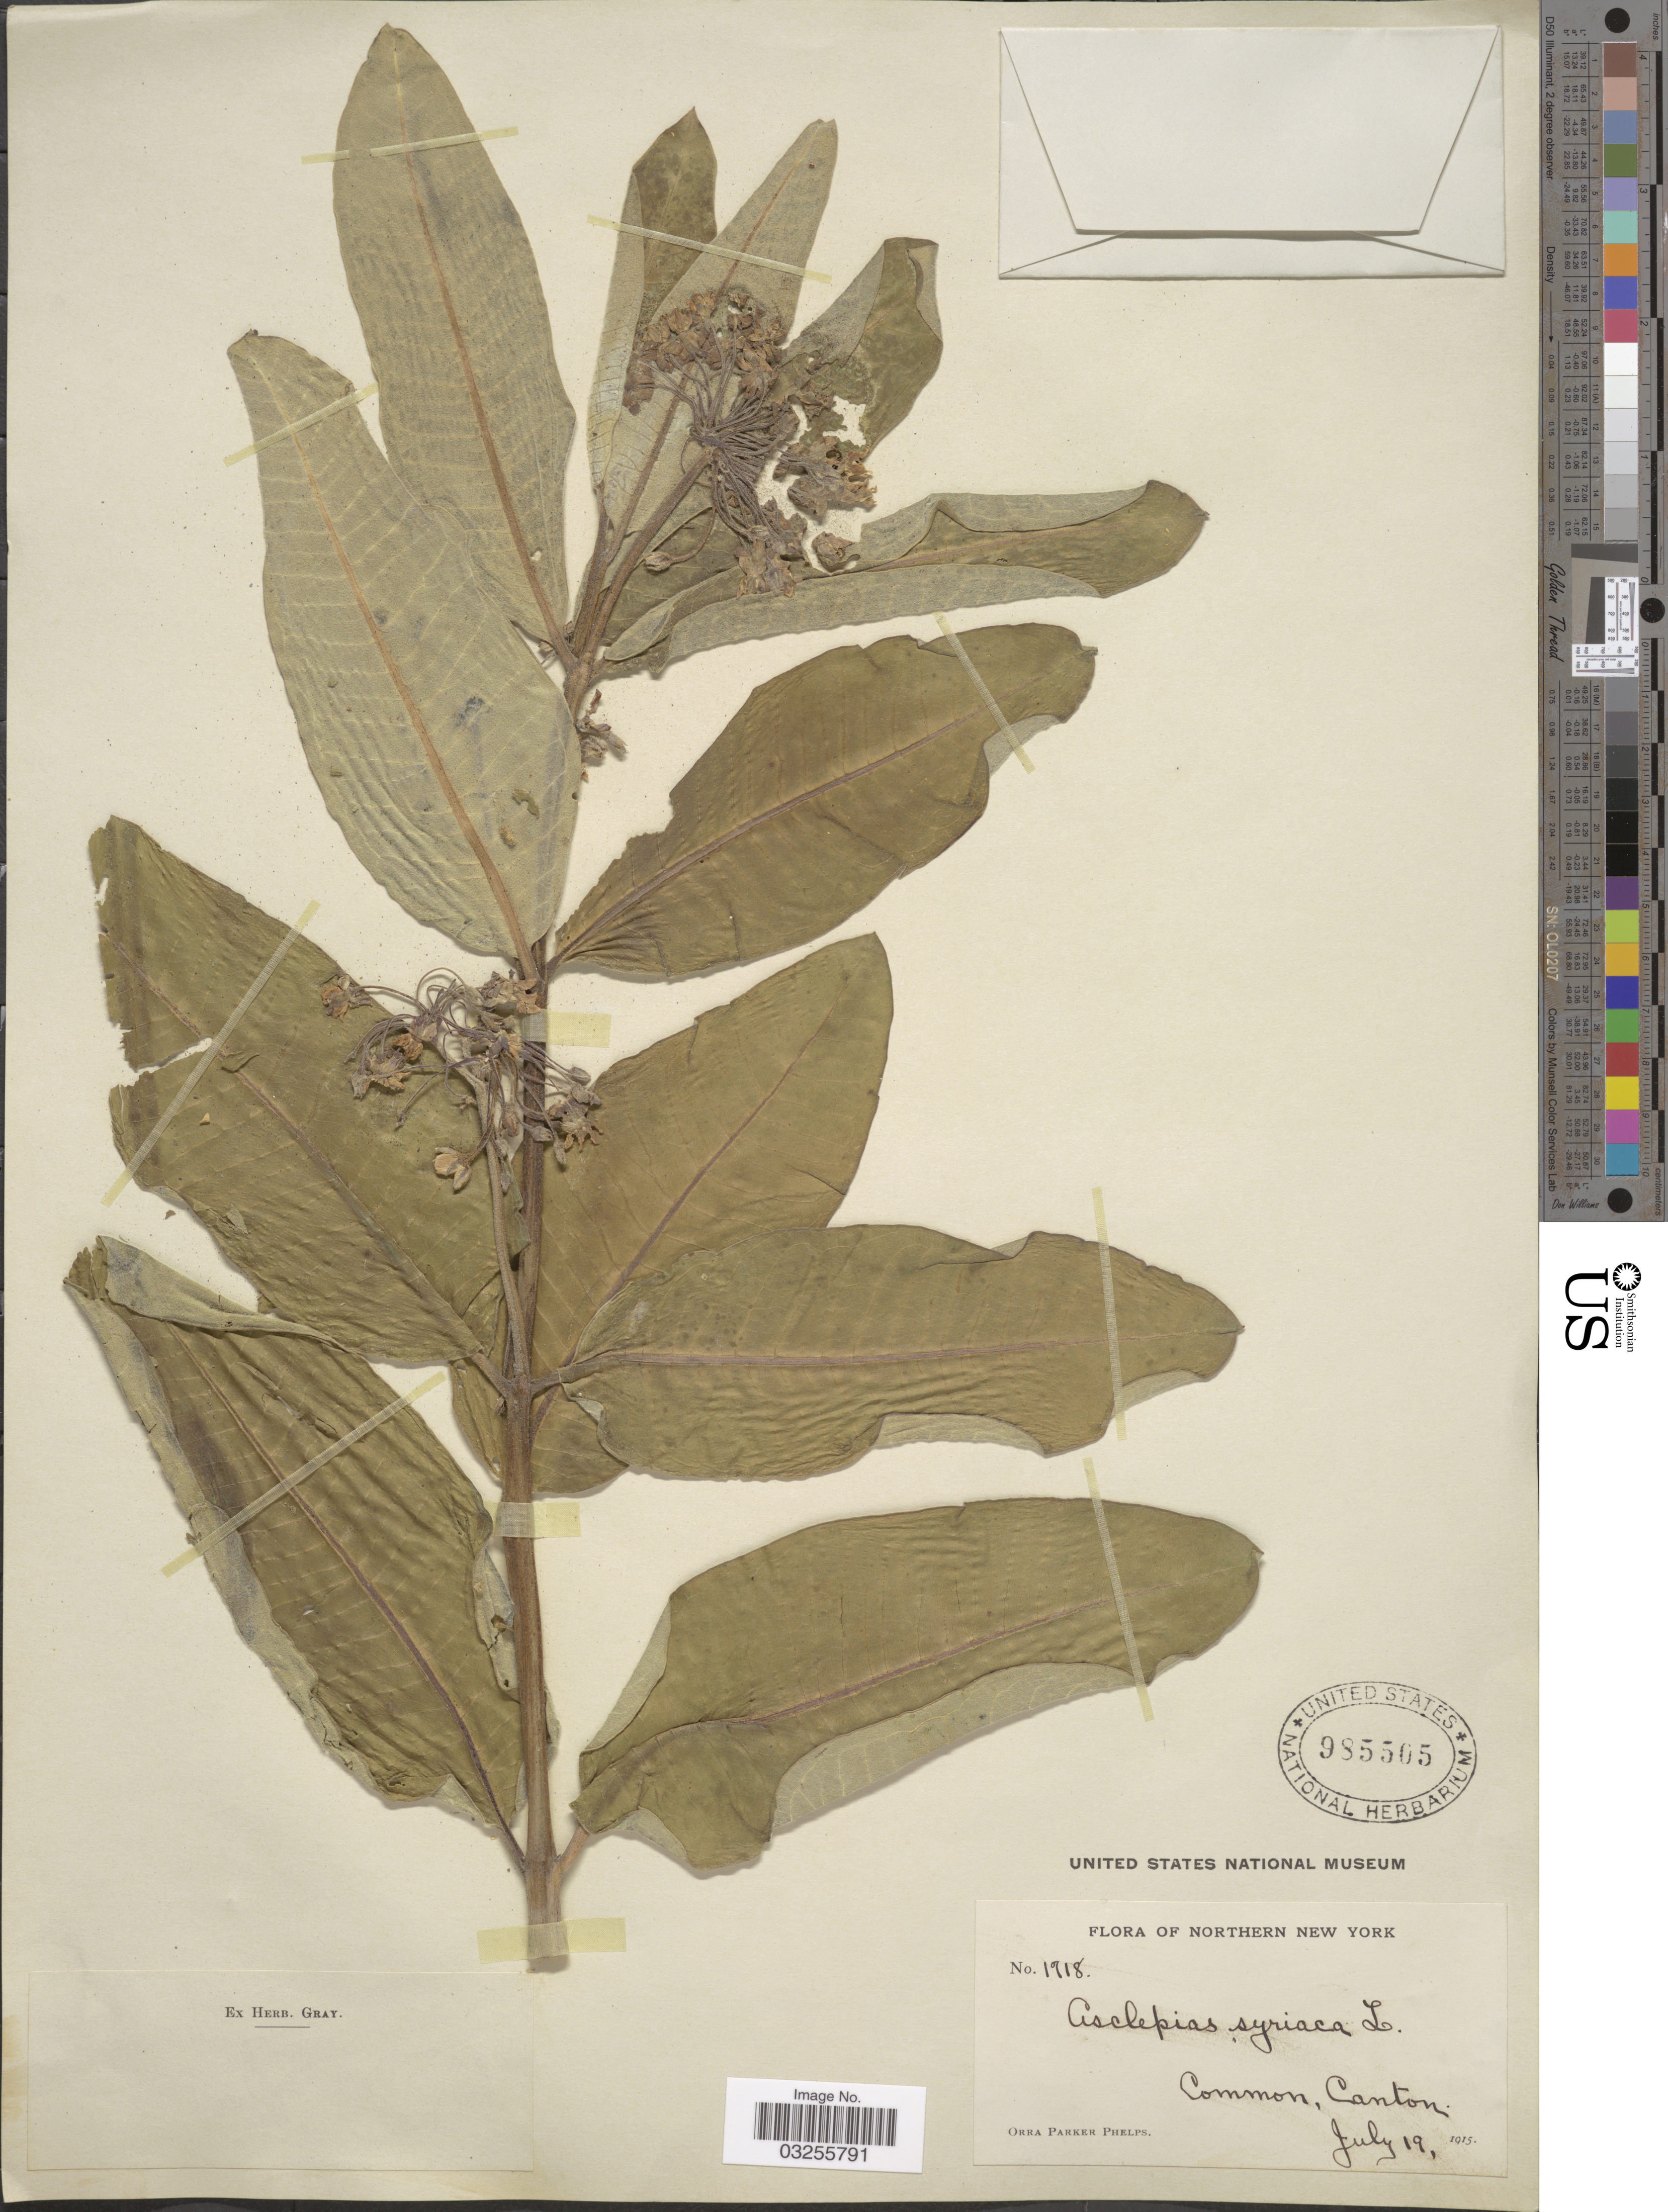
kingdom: Plantae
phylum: Tracheophyta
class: Magnoliopsida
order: Gentianales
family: Apocynaceae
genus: Asclepias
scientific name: Asclepias syriaca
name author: L.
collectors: O. P. Phelps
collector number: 1718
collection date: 1915-07-19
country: United States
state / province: New York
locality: Northern New York. Canton.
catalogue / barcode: US 985505